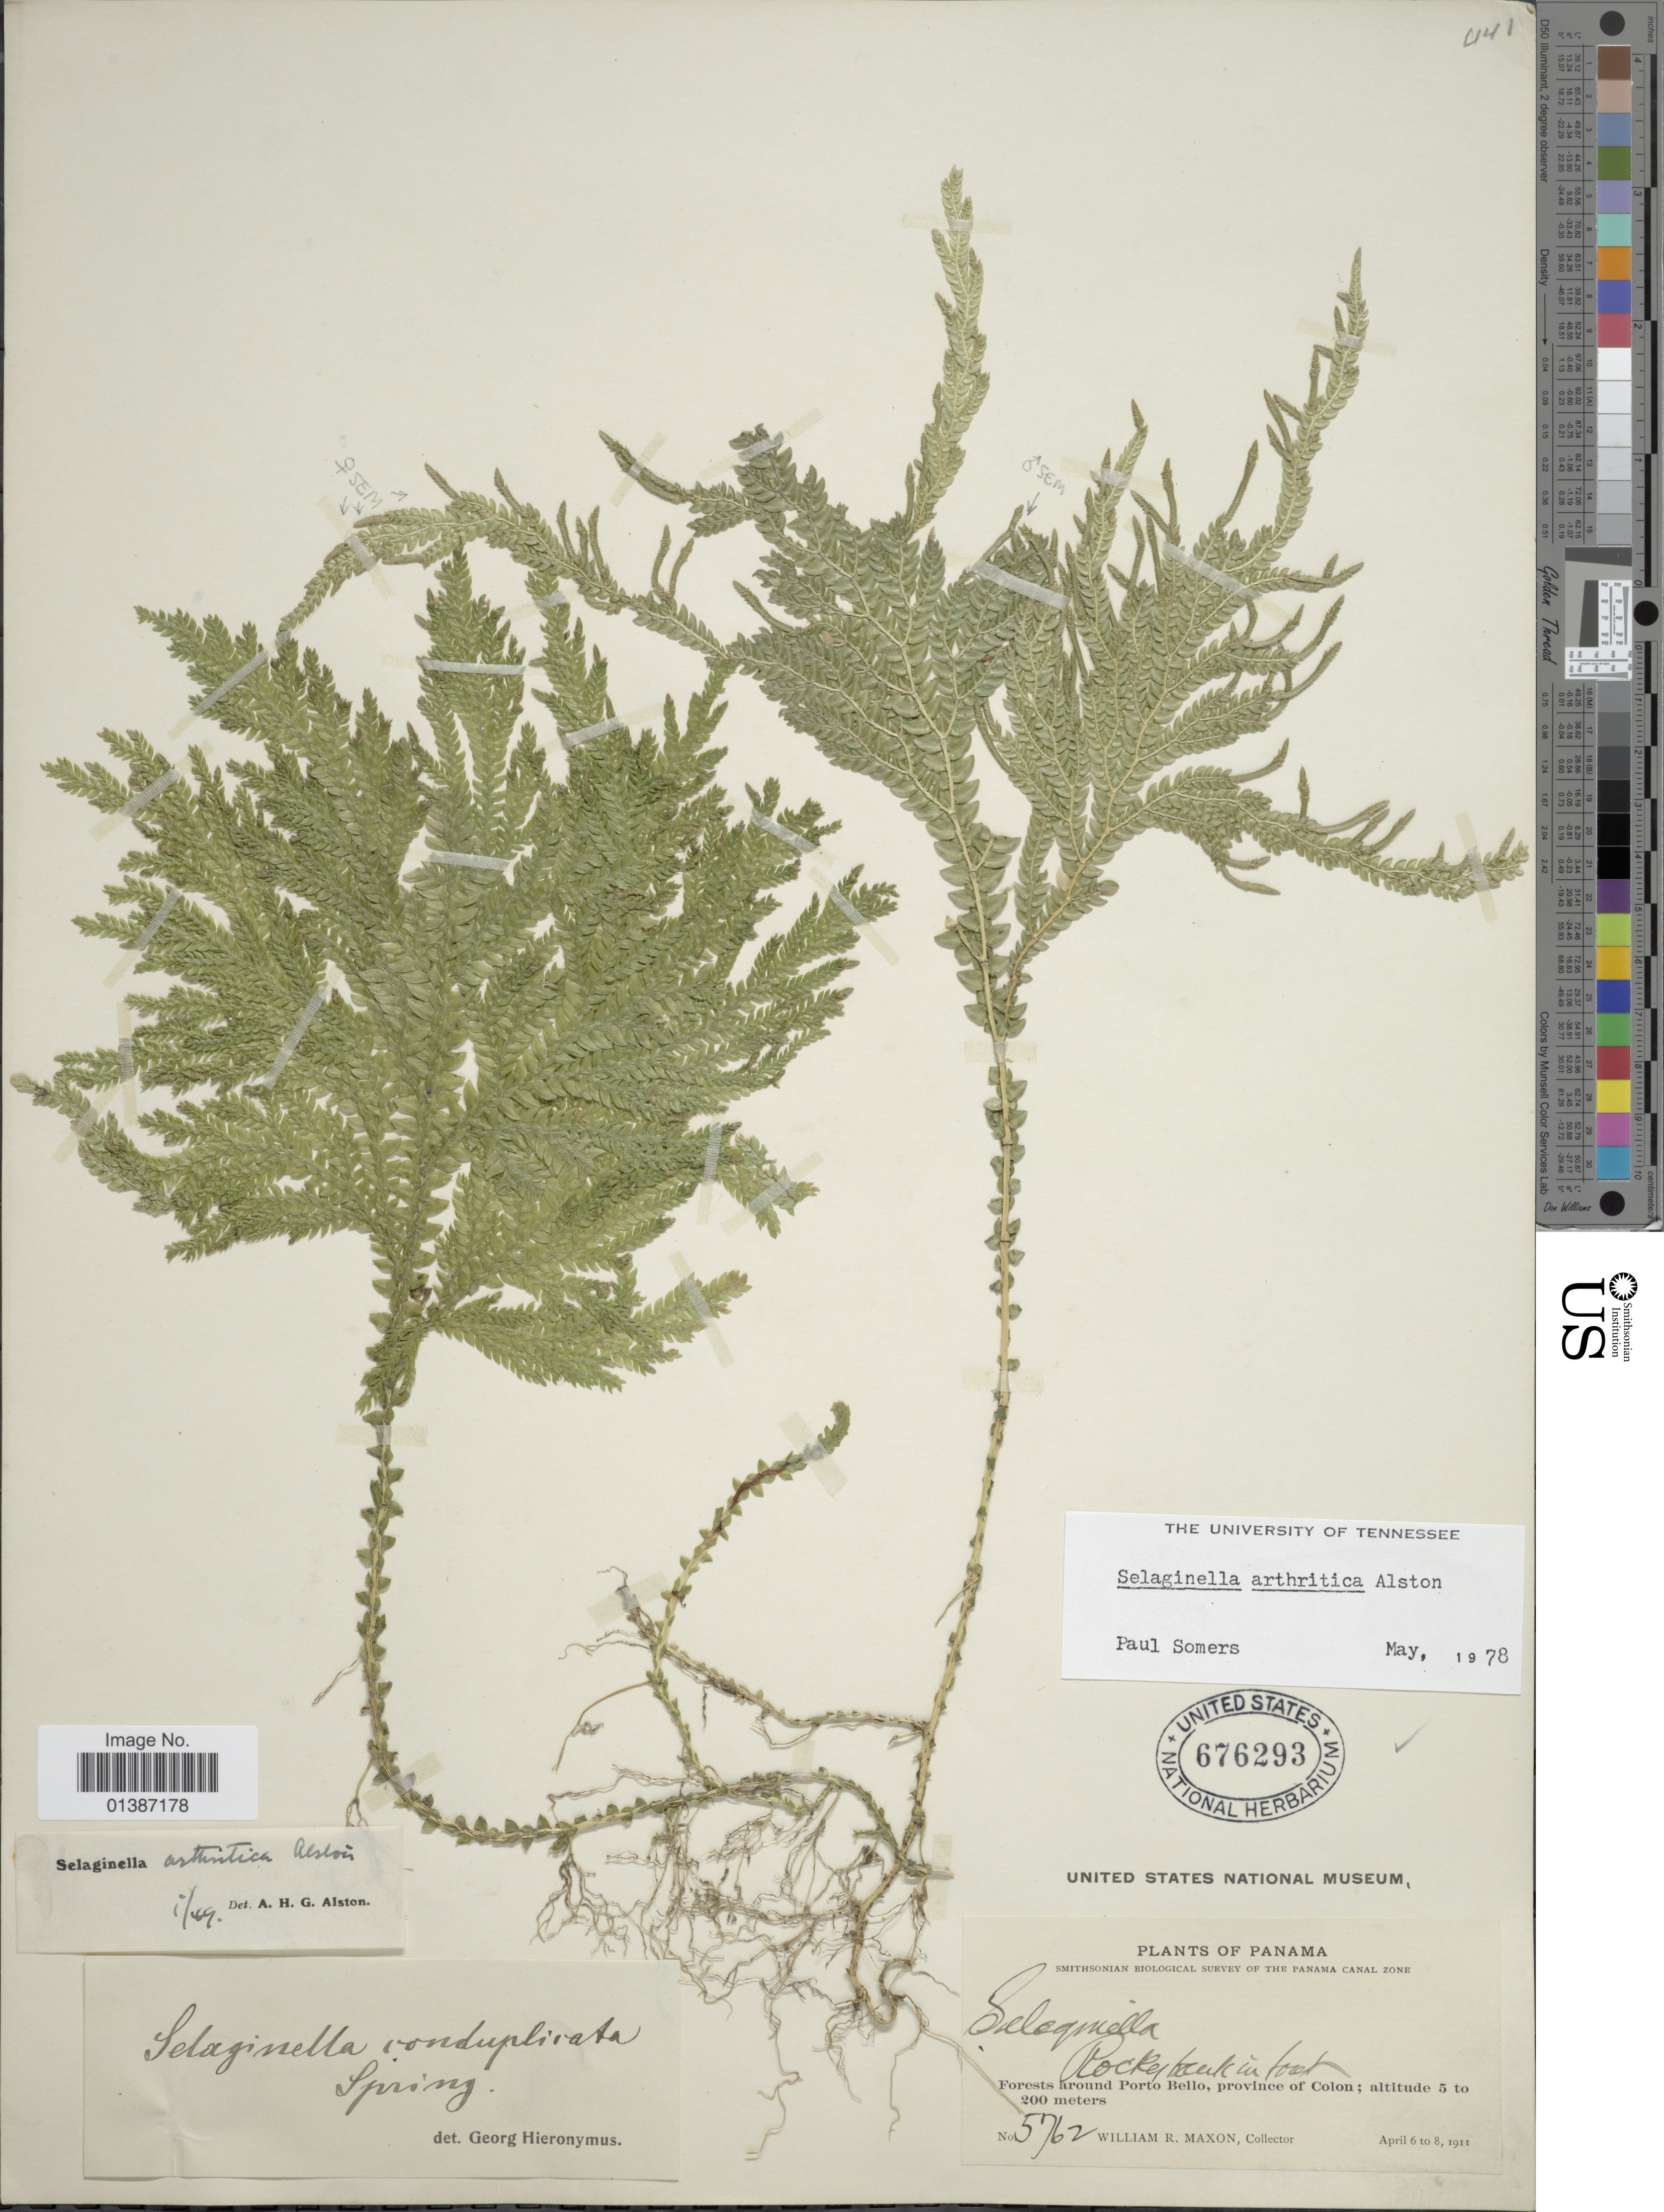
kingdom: Plantae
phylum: Tracheophyta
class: Lycopodiopsida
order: Selaginellales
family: Selaginellaceae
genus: Selaginella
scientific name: Selaginella arthritica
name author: Alston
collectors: W. R. Maxon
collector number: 5762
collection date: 1911-04-06/1911-04-08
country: Panama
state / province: Colón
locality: Forests around Porto Bello, province of Colon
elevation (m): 5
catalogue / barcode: US 676293